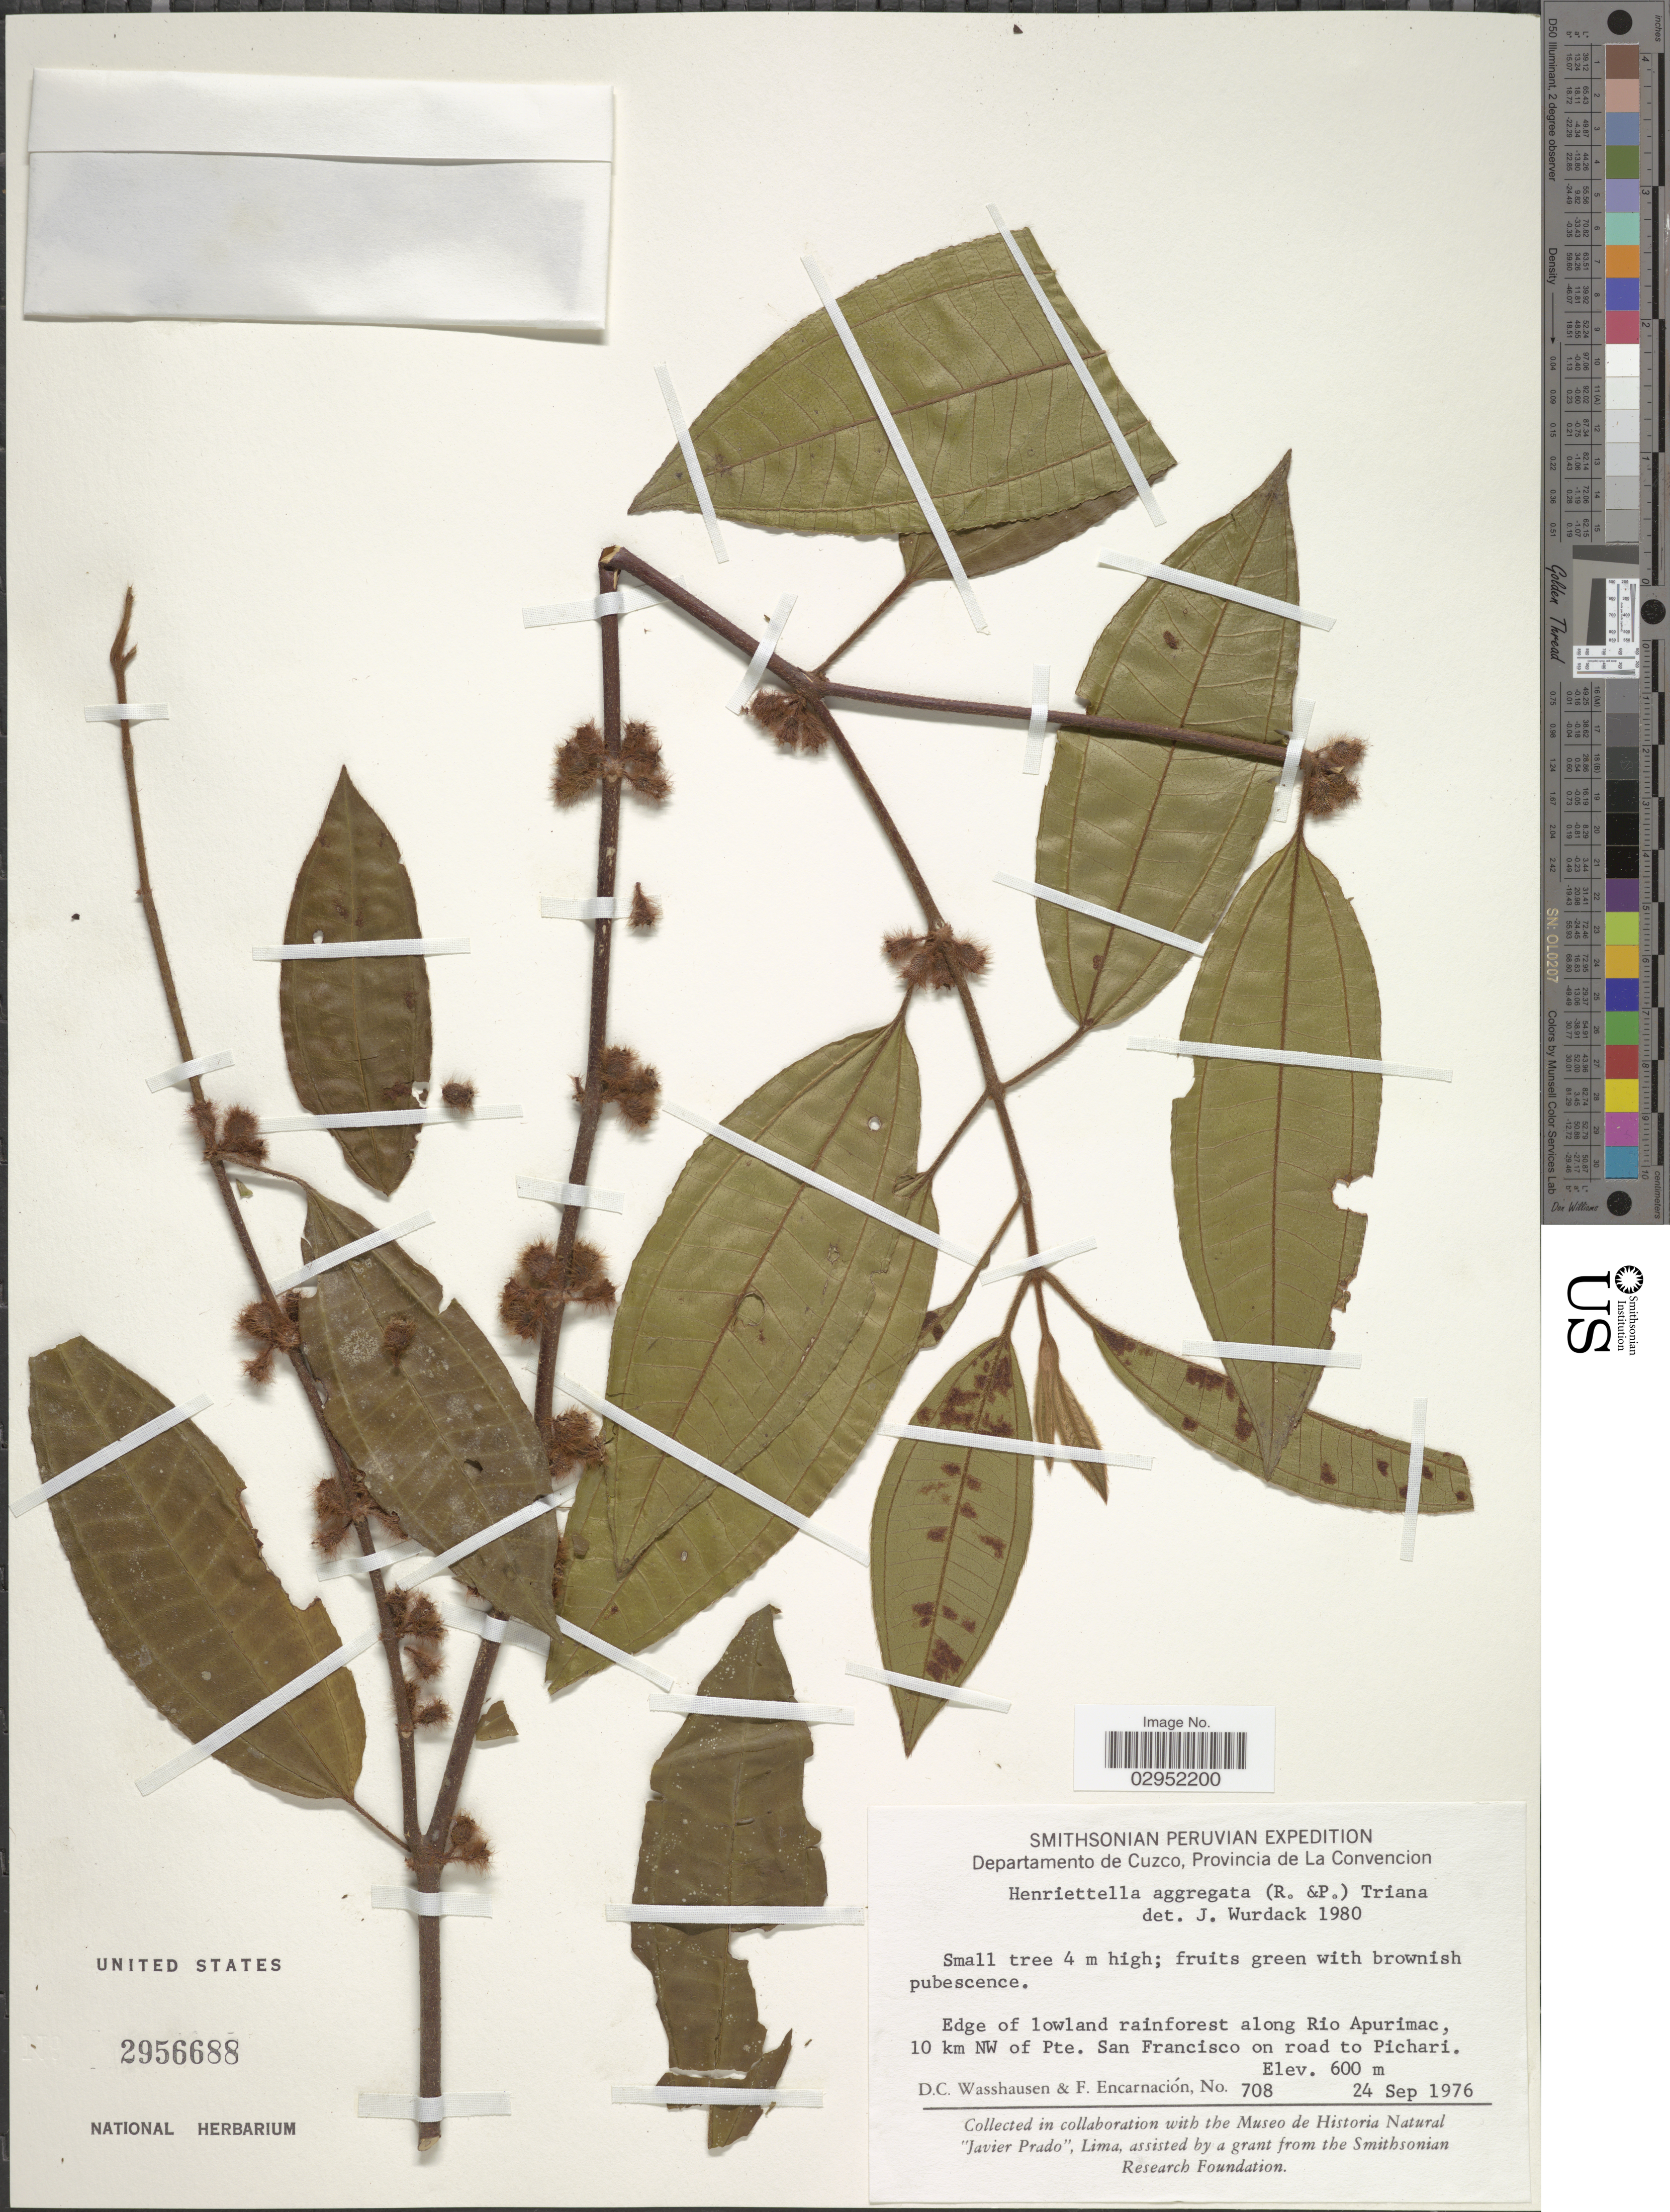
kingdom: Plantae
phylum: Tracheophyta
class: Magnoliopsida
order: Myrtales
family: Melastomataceae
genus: Henriettea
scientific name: Henriettea aggregata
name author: (D. Don) J.F. Macbr.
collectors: D. C. Wasshausen & F. Encarnación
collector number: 708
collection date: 1976-09-24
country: Peru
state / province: Cusco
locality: Departamento de Cuzco, Provincia de La Convencion. Edge of lowland rainforest along Rio Apurimac, 10 km NW of Pte. San Francisco on road to Pichari.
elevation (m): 600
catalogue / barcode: US 2956688